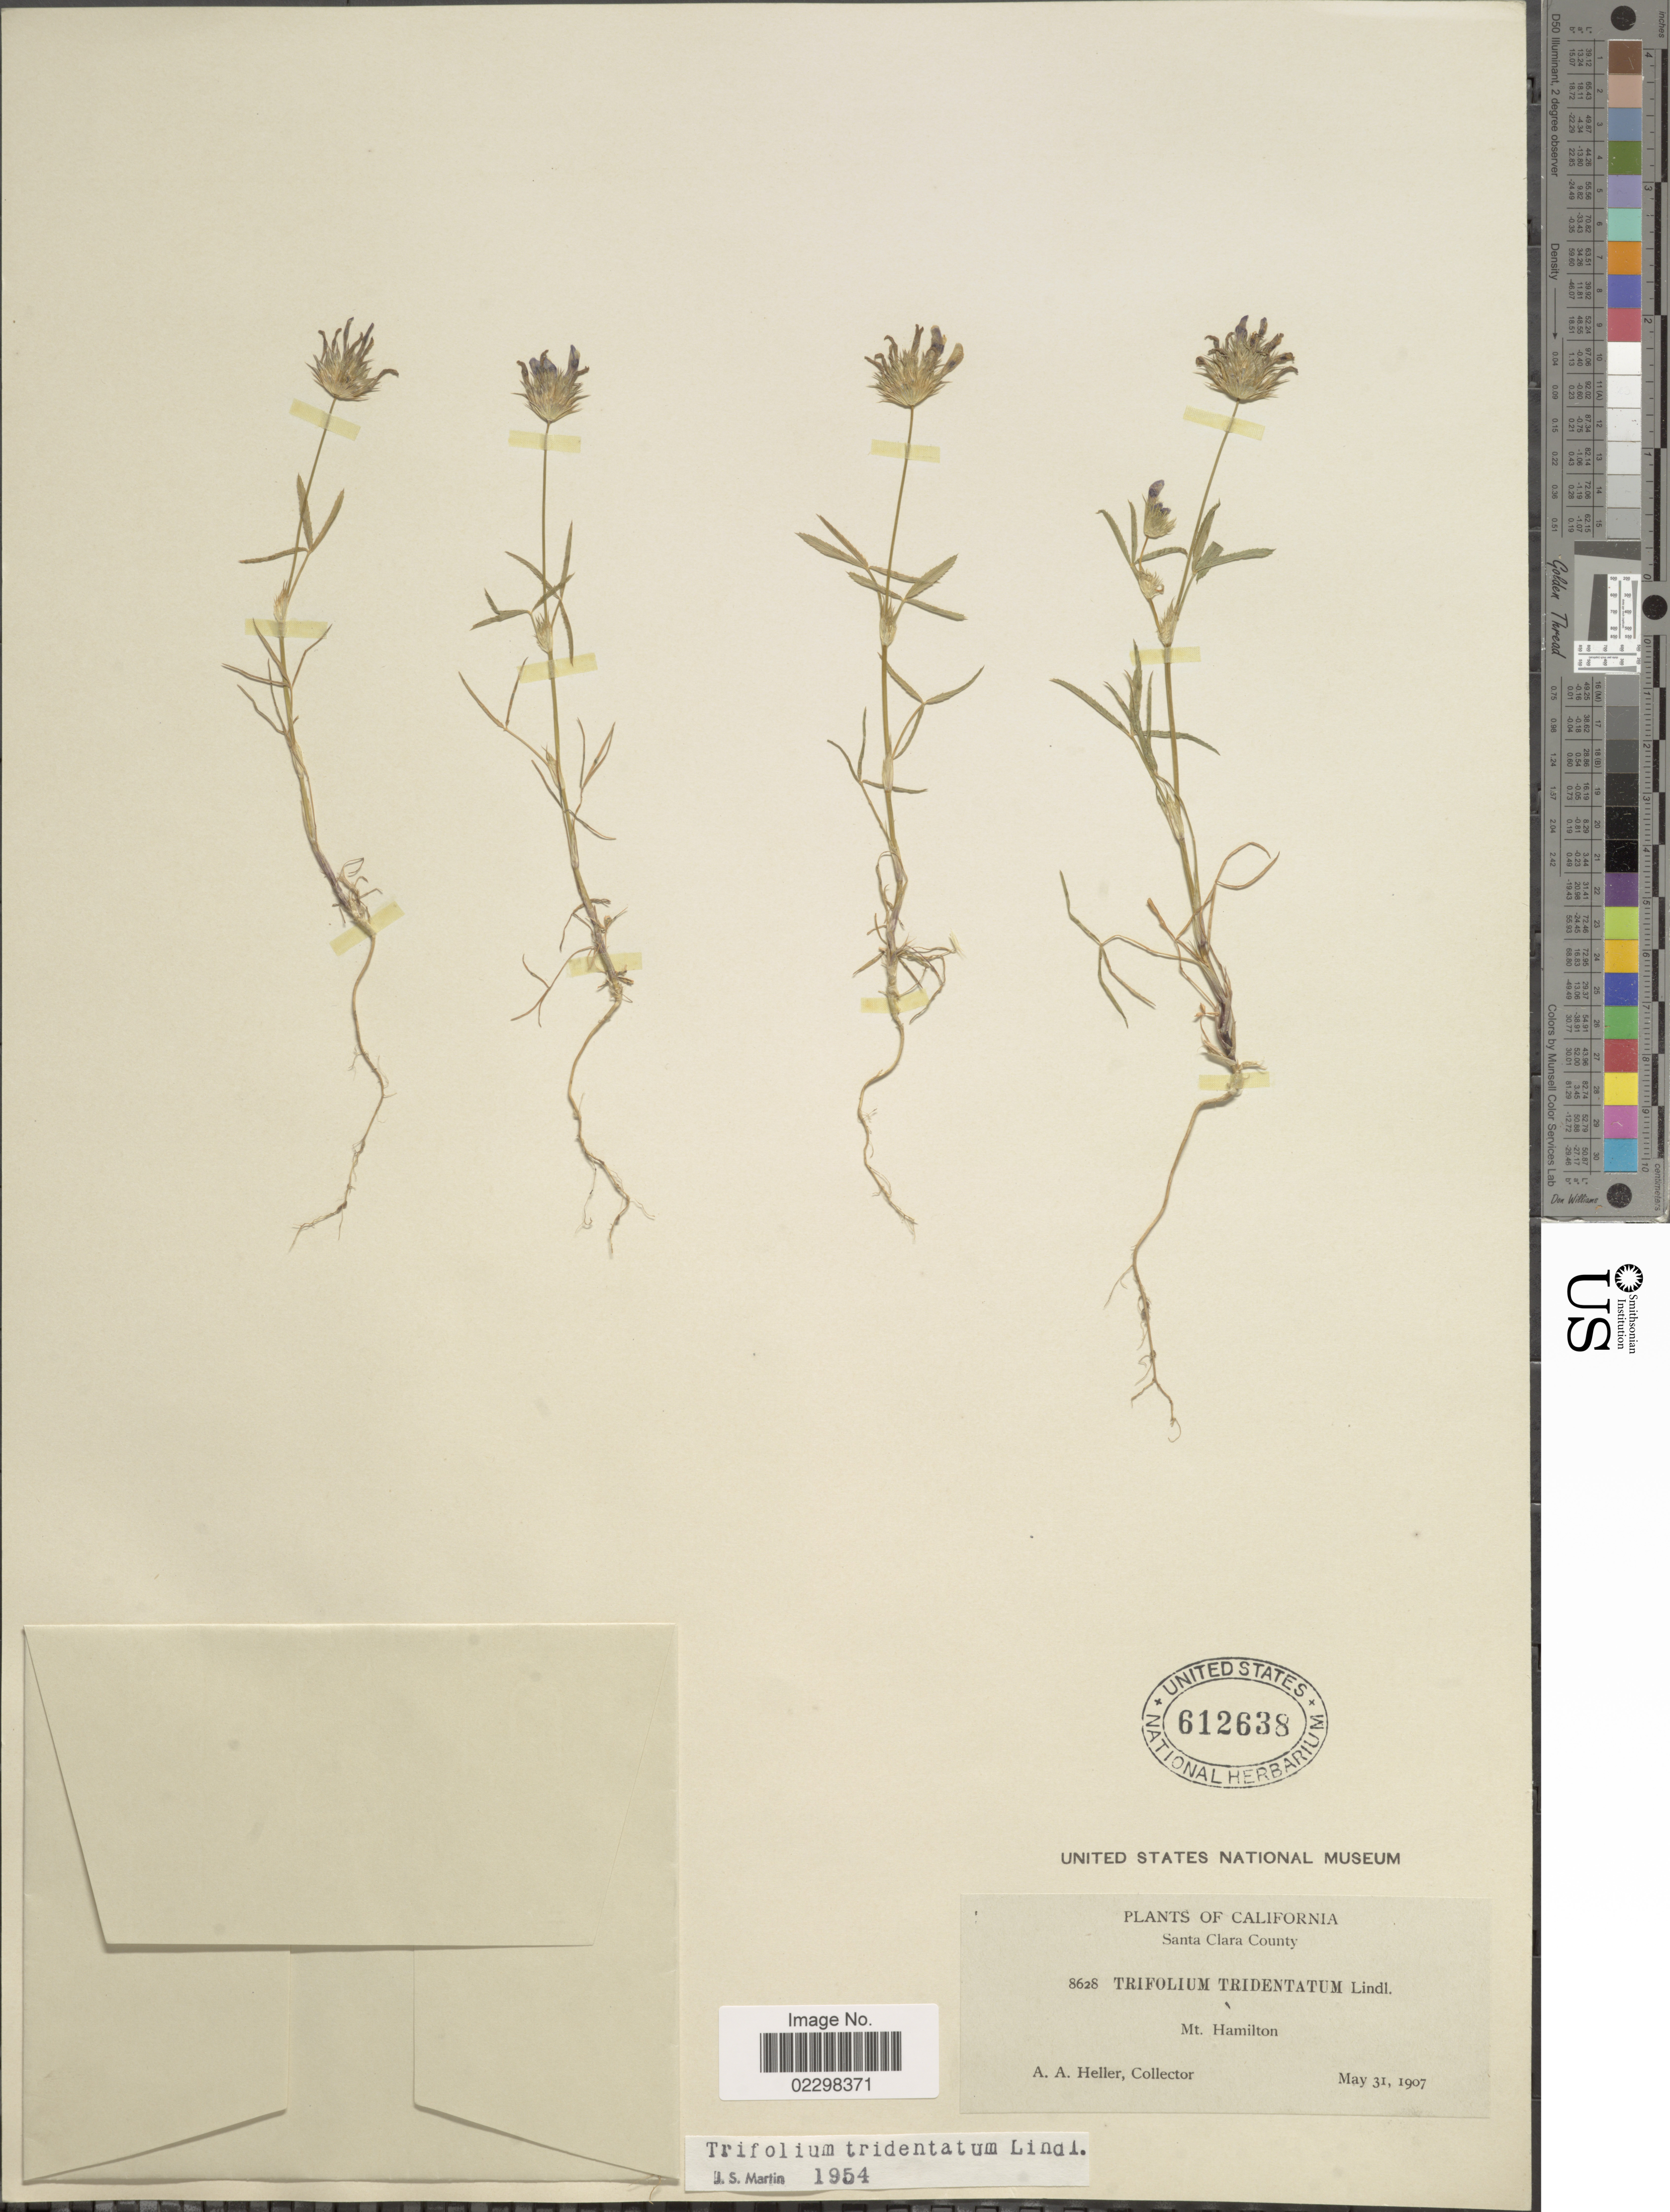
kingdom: Plantae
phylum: Tracheophyta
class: Magnoliopsida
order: Fabales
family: Fabaceae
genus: Trifolium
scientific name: Trifolium tridentatum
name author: Lindl.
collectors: A. A. Heller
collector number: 8628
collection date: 1907-05-31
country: United States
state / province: California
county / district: Santa Clara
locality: California. Santa Clara County, Mt. Hamilton.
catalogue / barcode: US 612638